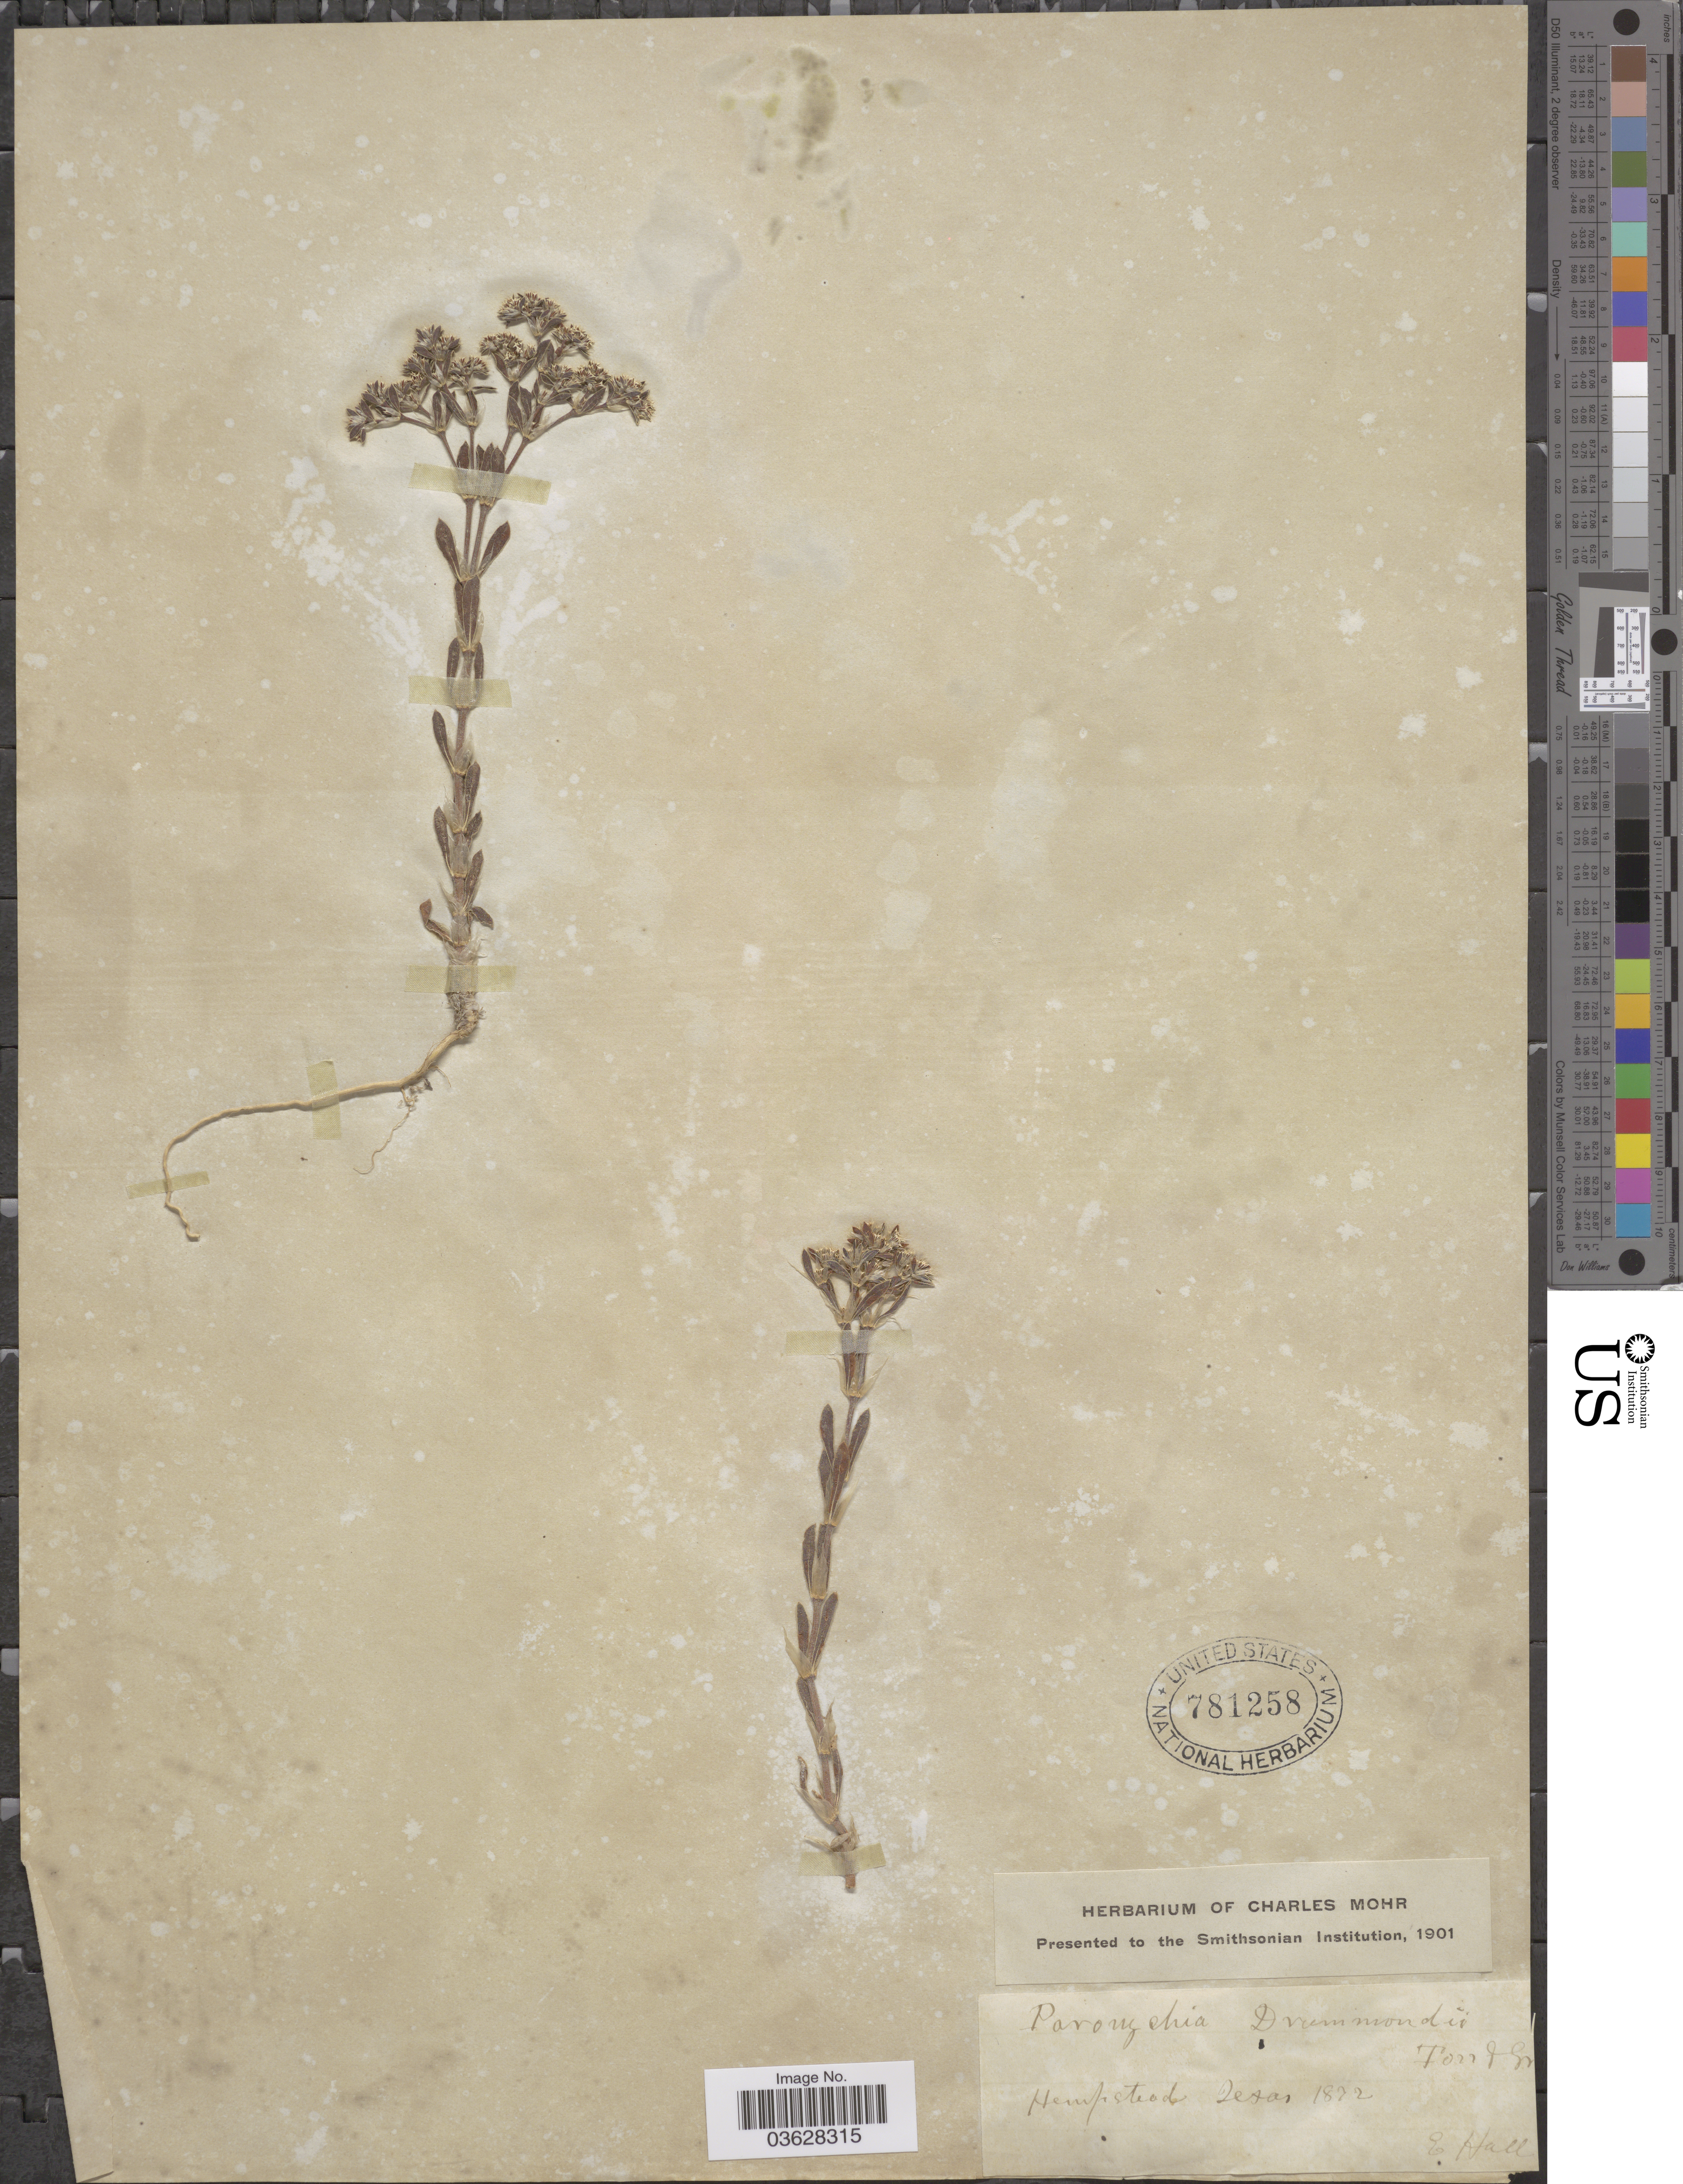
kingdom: Plantae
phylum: Tracheophyta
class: Magnoliopsida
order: Caryophyllales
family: Caryophyllaceae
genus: Paronychia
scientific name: Paronychia drummondii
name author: Torr. & A. Gray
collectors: E. Hall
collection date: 1872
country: United States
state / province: Texas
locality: Hempstead.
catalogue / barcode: US 781258